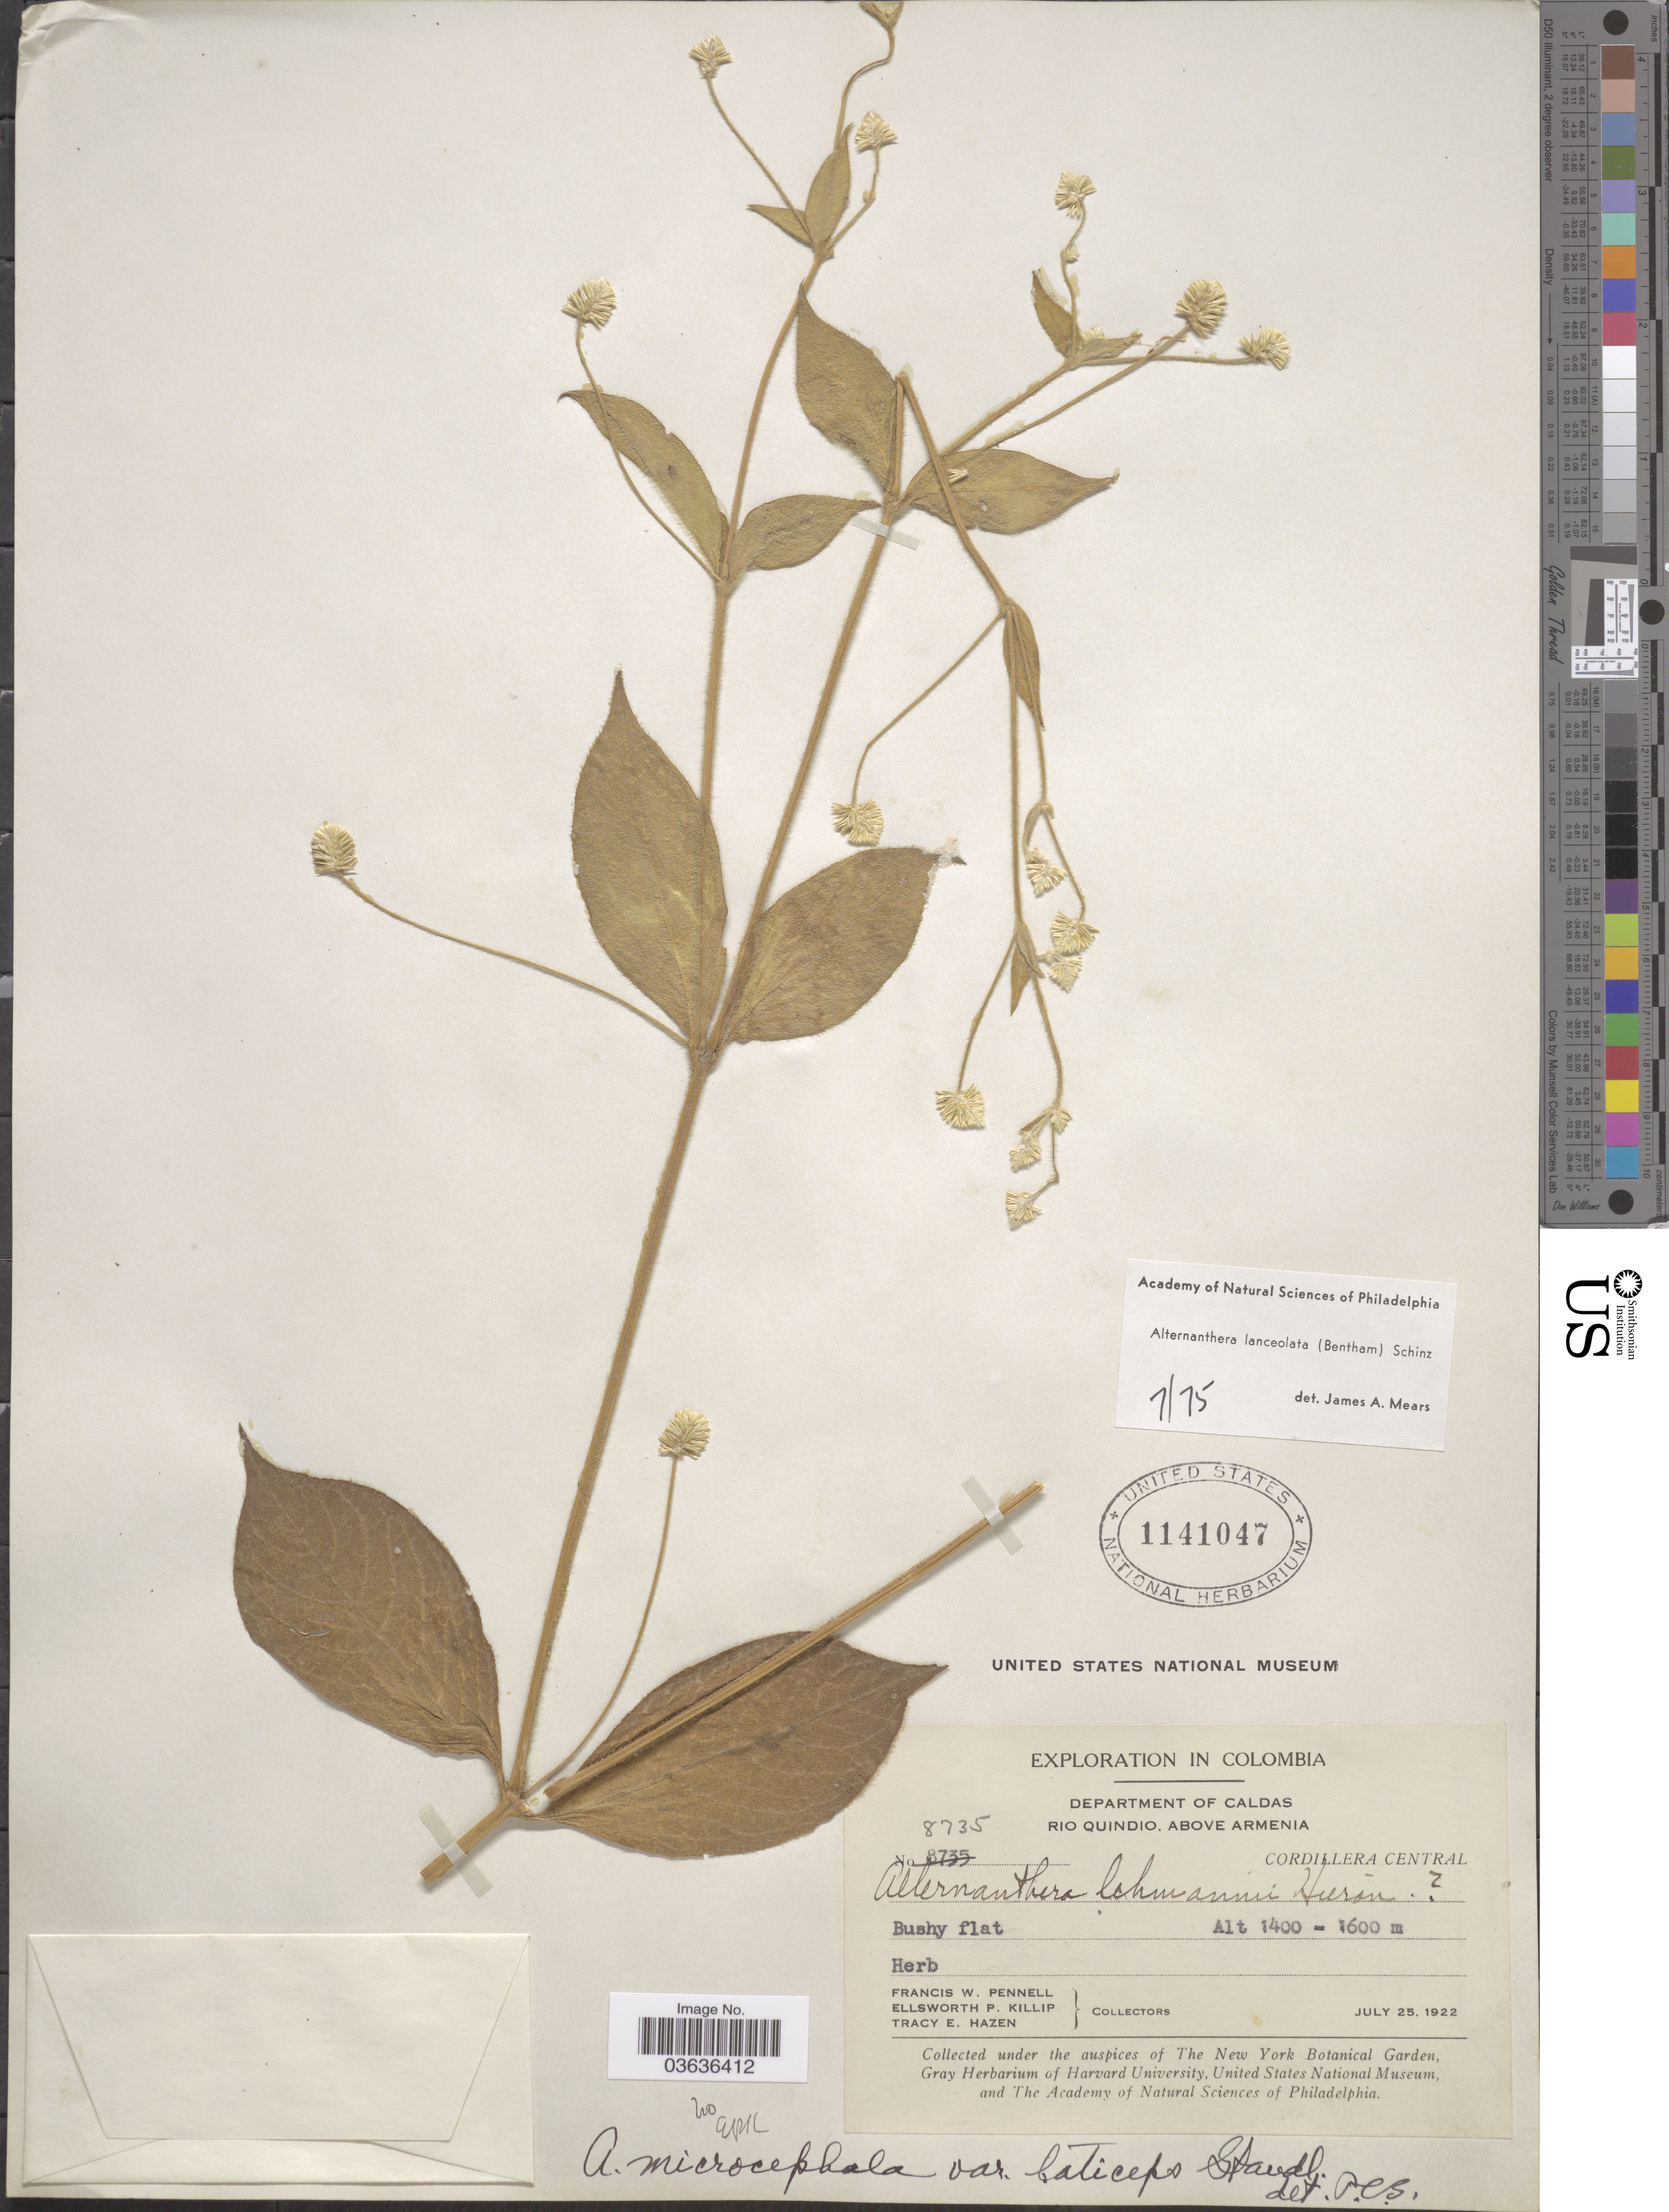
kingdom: Plantae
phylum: Tracheophyta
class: Magnoliopsida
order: Caryophyllales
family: Amaranthaceae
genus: Alternanthera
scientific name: Alternanthera lanceolata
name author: (Benth.) Schinz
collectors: F. W. Pennell, E. P. Killip & T. E. Hazen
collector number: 8735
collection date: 1922-07-25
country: Colombia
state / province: Caldas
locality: Department of Caldas. Rio Quindio, above Armenia. Cordillera Central.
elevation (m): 1400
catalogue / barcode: US 1141047